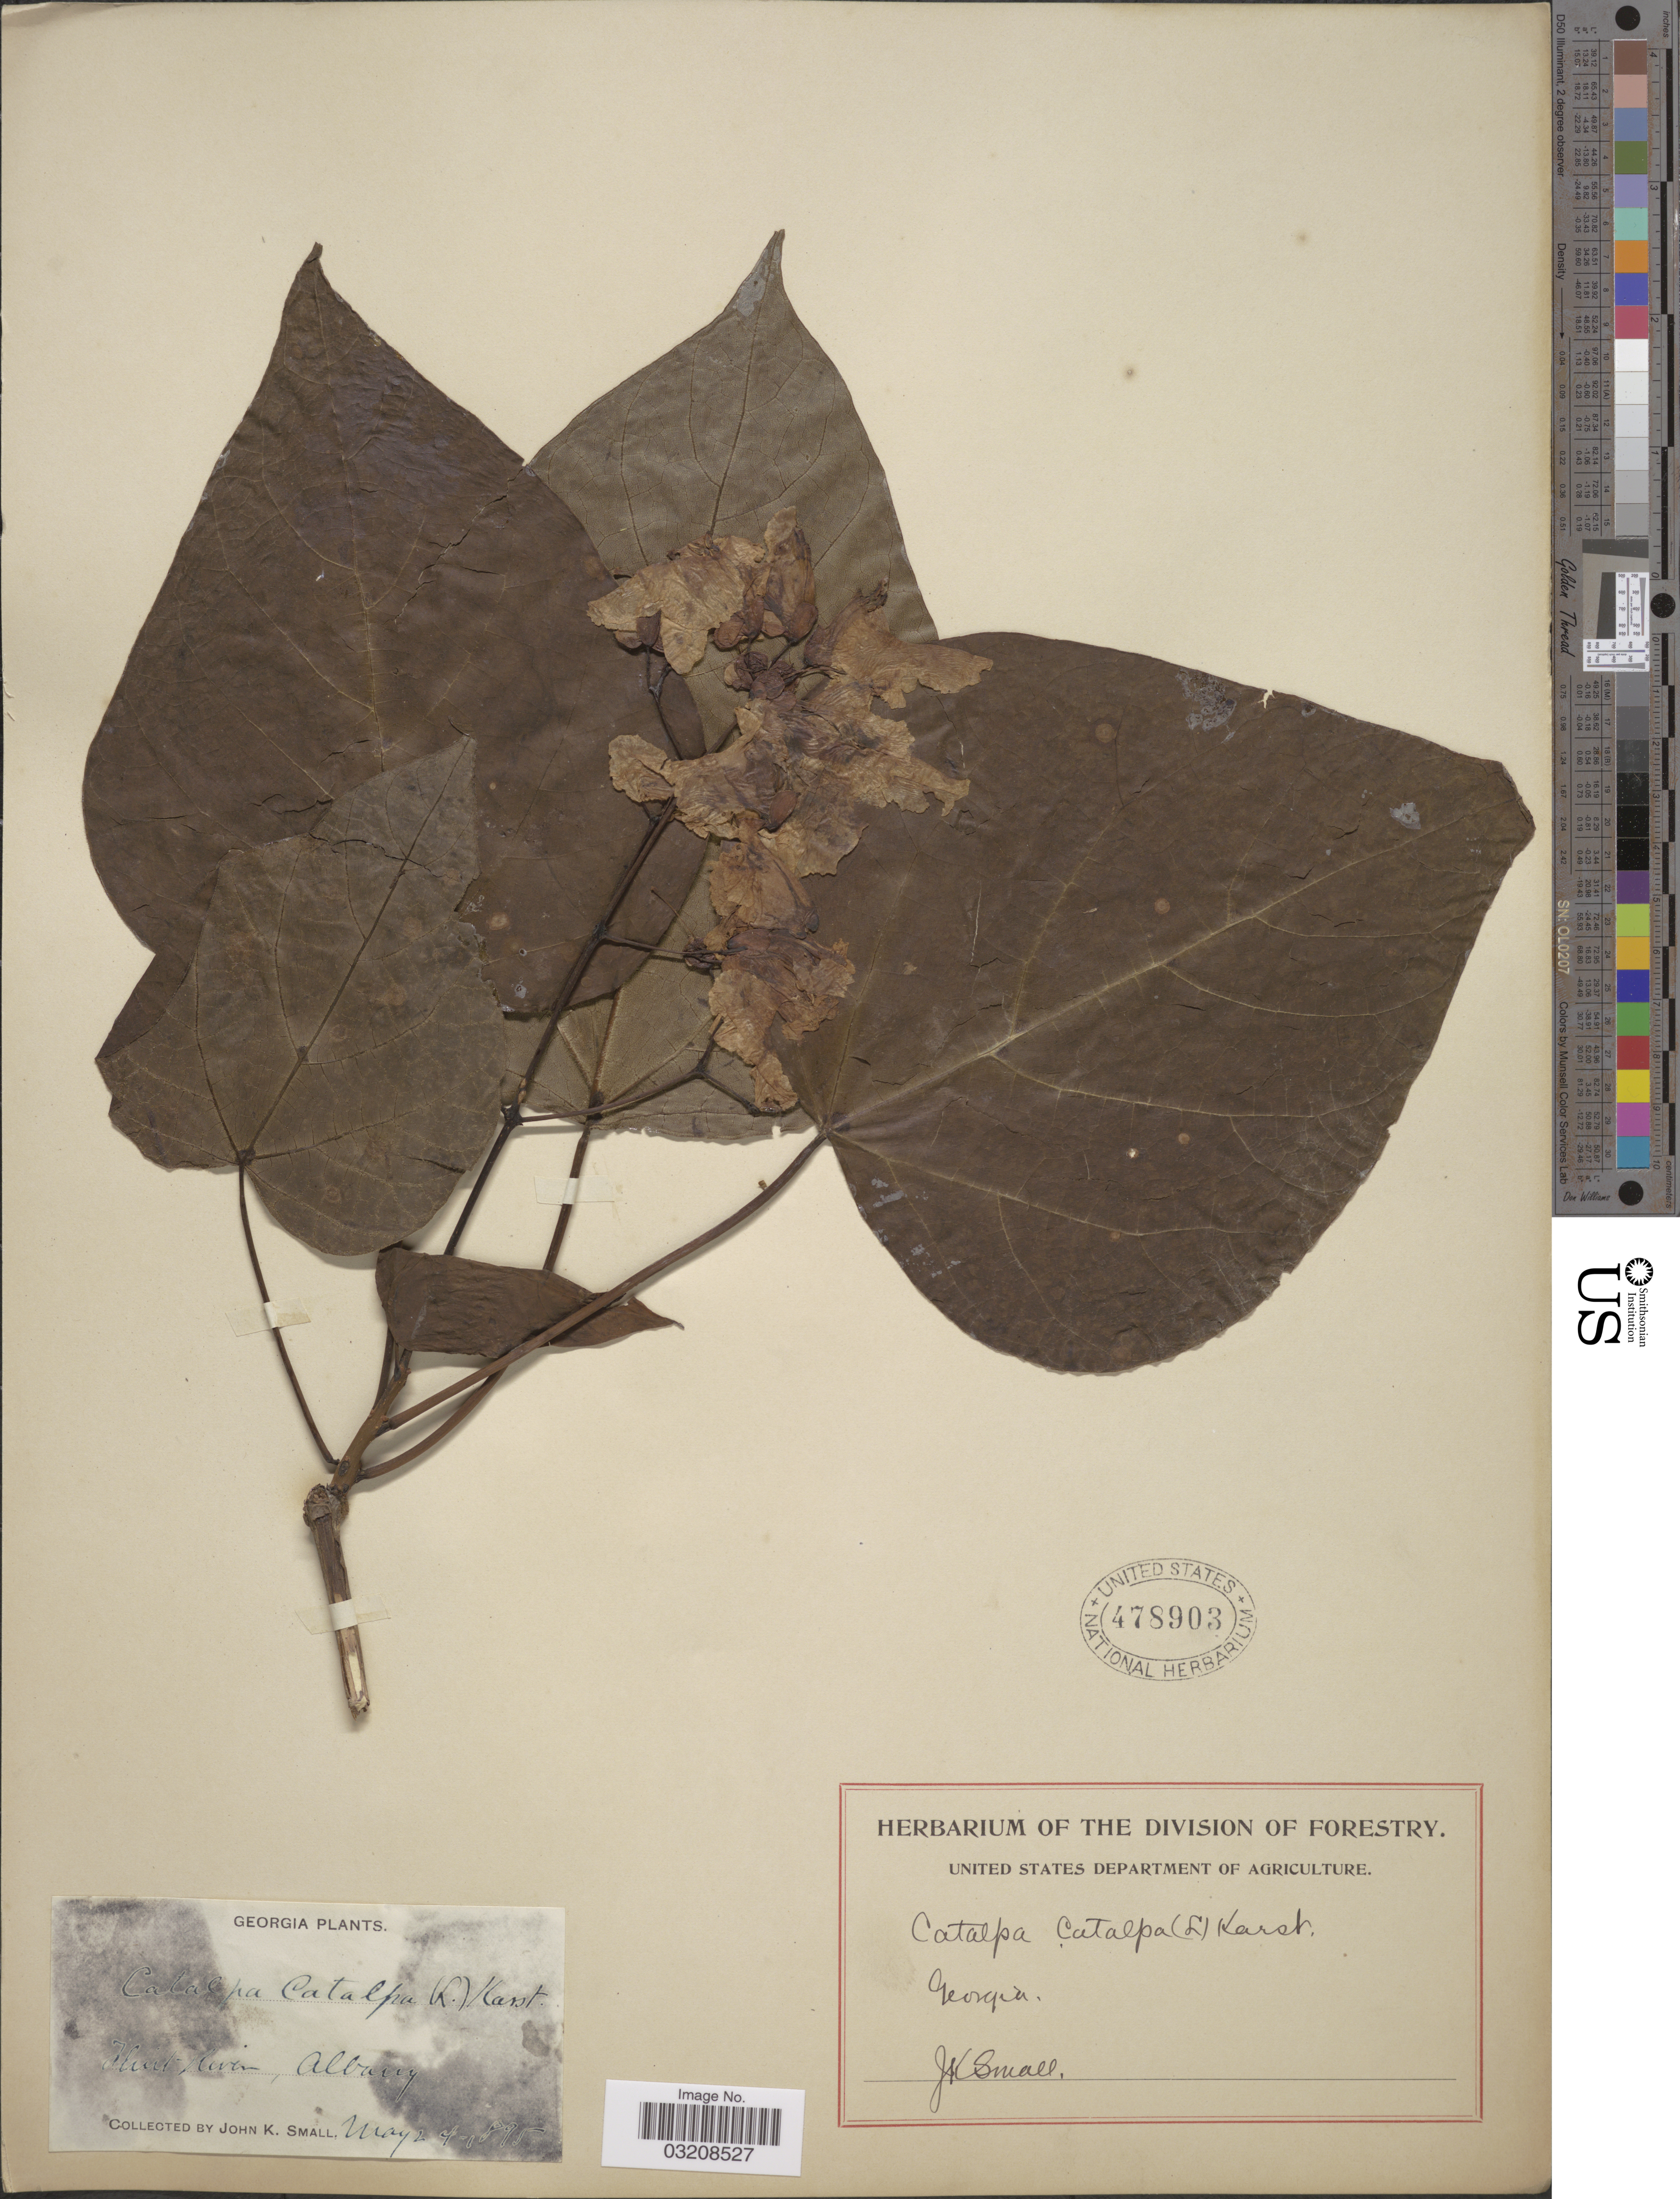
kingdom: Plantae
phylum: Tracheophyta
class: Magnoliopsida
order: Lamiales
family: Bignoniaceae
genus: Catalpa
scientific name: Catalpa bignonioides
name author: Walter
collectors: J. K. Small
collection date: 1895-05-24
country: United States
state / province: Georgia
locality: Fluit River, Albany.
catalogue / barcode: US 478903